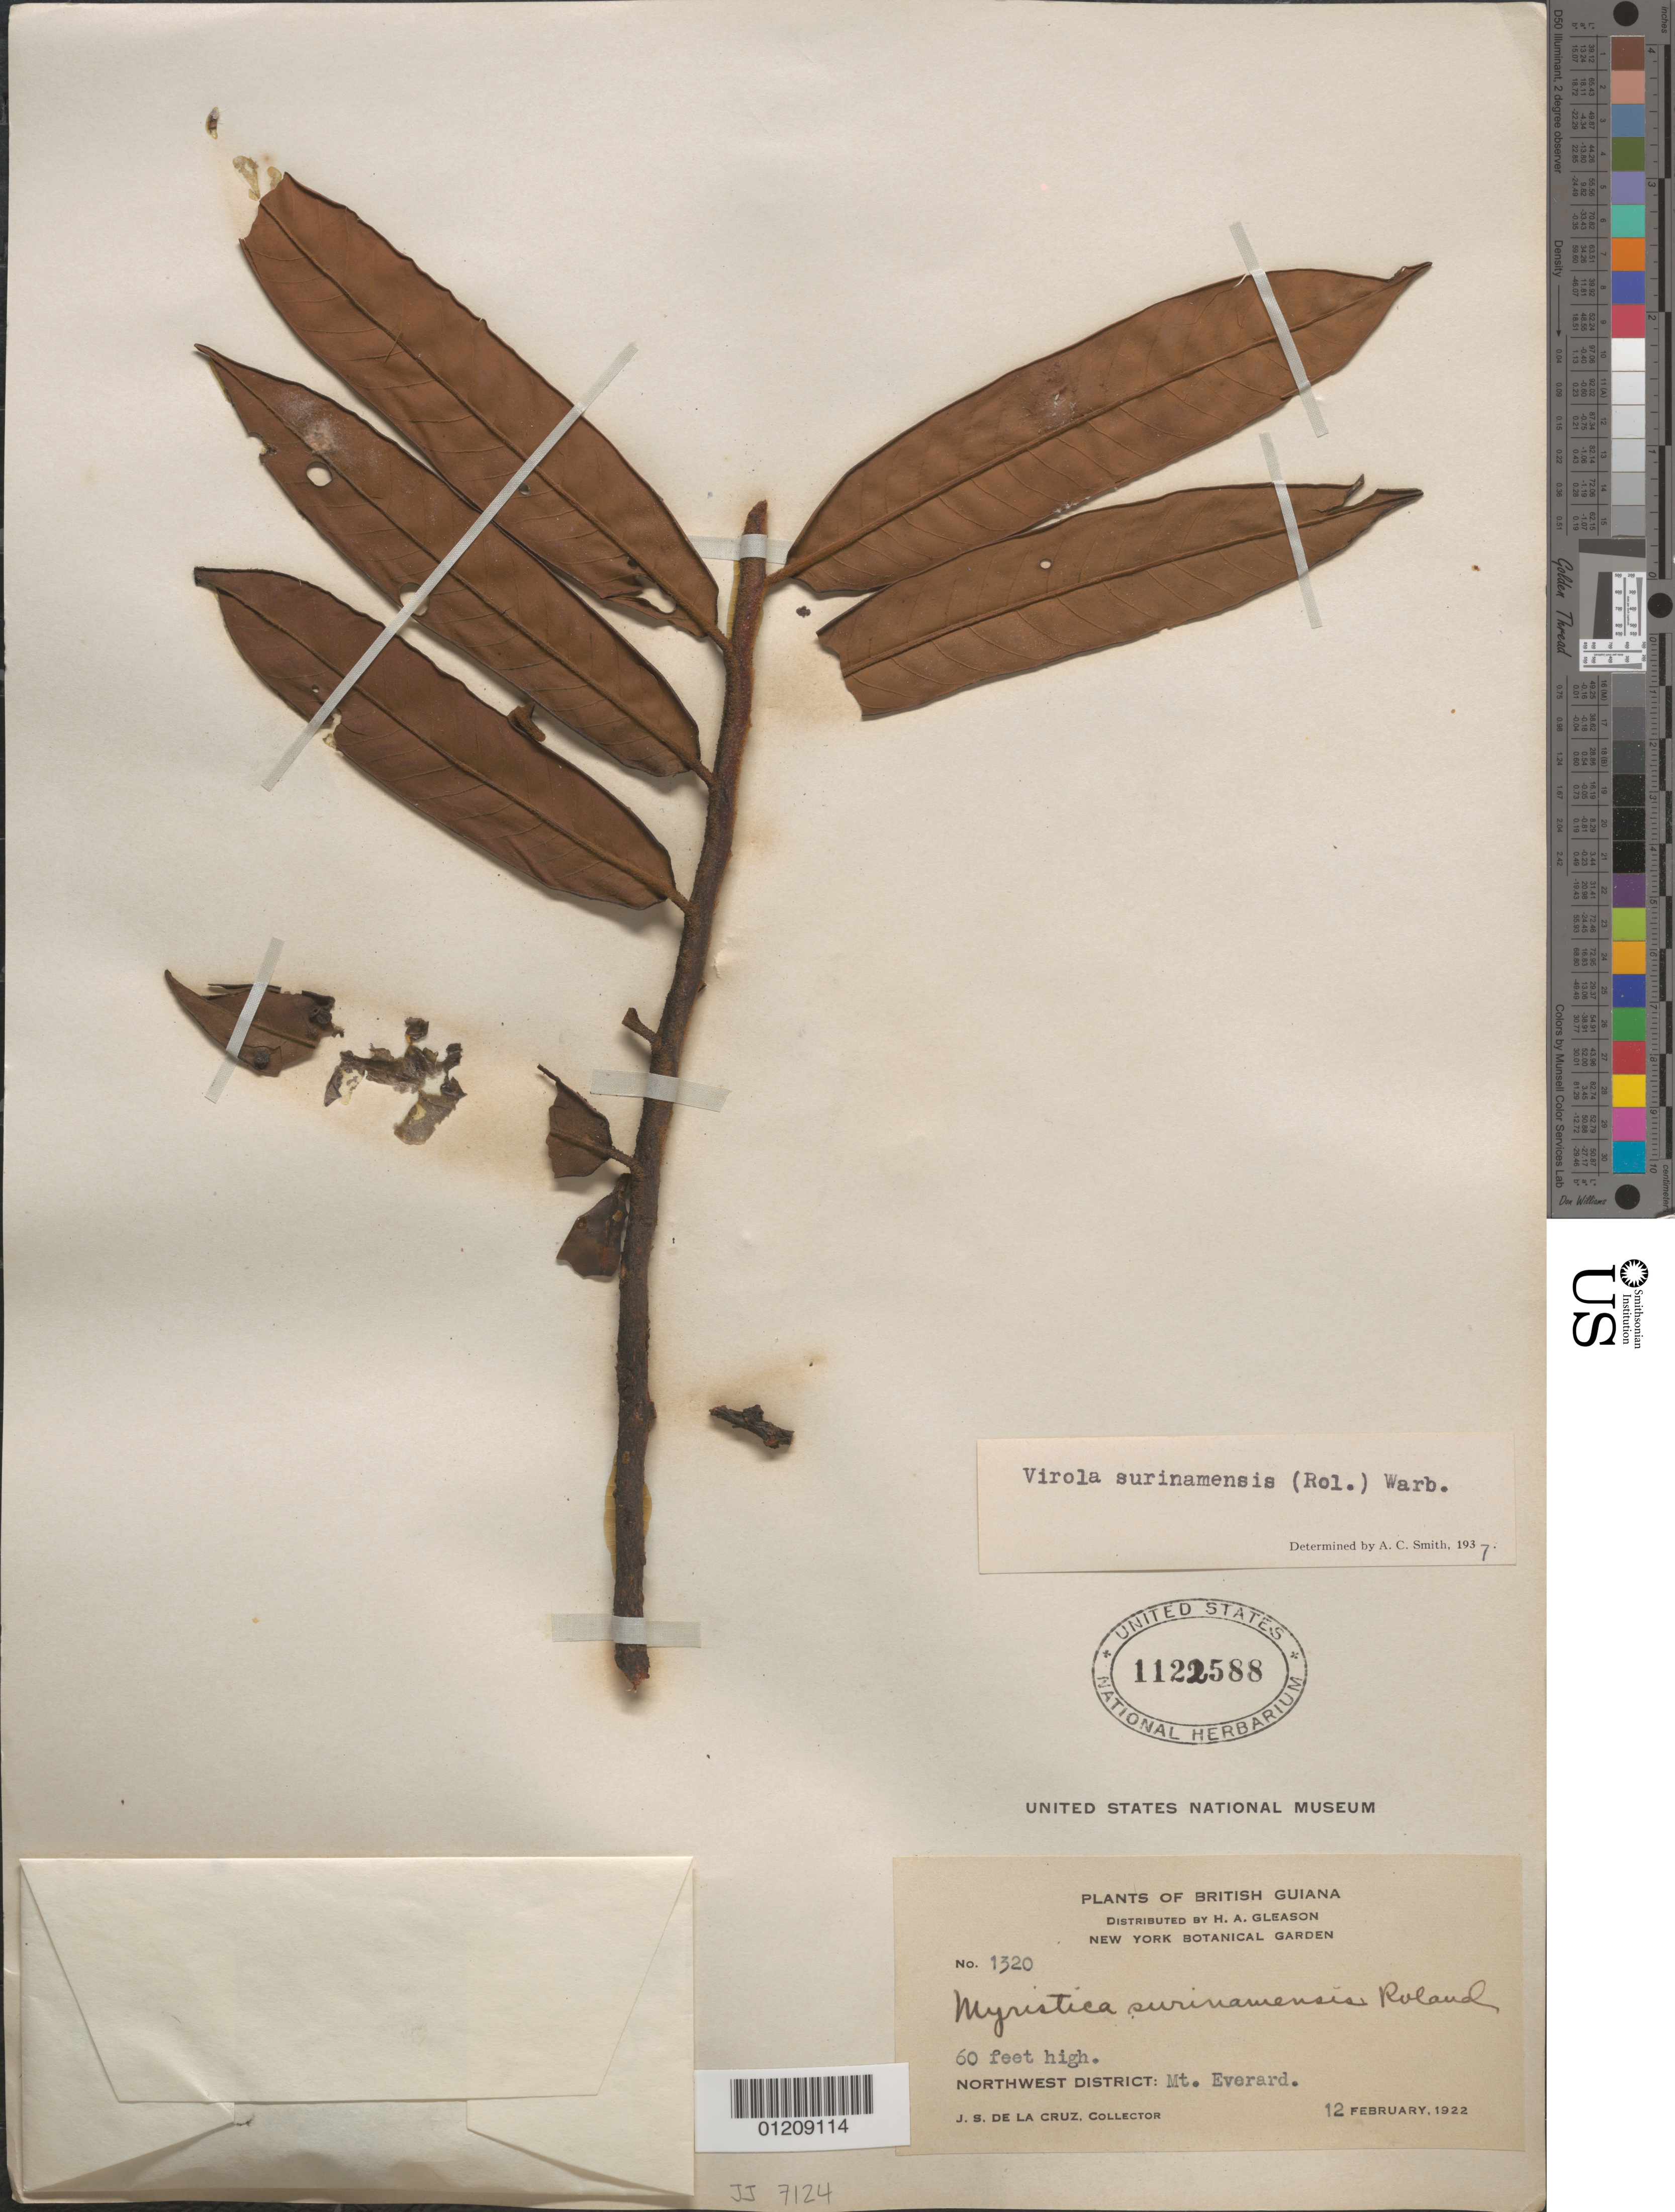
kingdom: Plantae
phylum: Tracheophyta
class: Magnoliopsida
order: Magnoliales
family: Myristicaceae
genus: Virola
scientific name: Virola surinamensis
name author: (Rol.) Warb.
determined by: Smith, A. C.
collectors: J. S. de la Cruz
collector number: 1320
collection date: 1922-02-12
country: Guyana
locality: Northwest District, Mt. Everard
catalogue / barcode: US 1122588